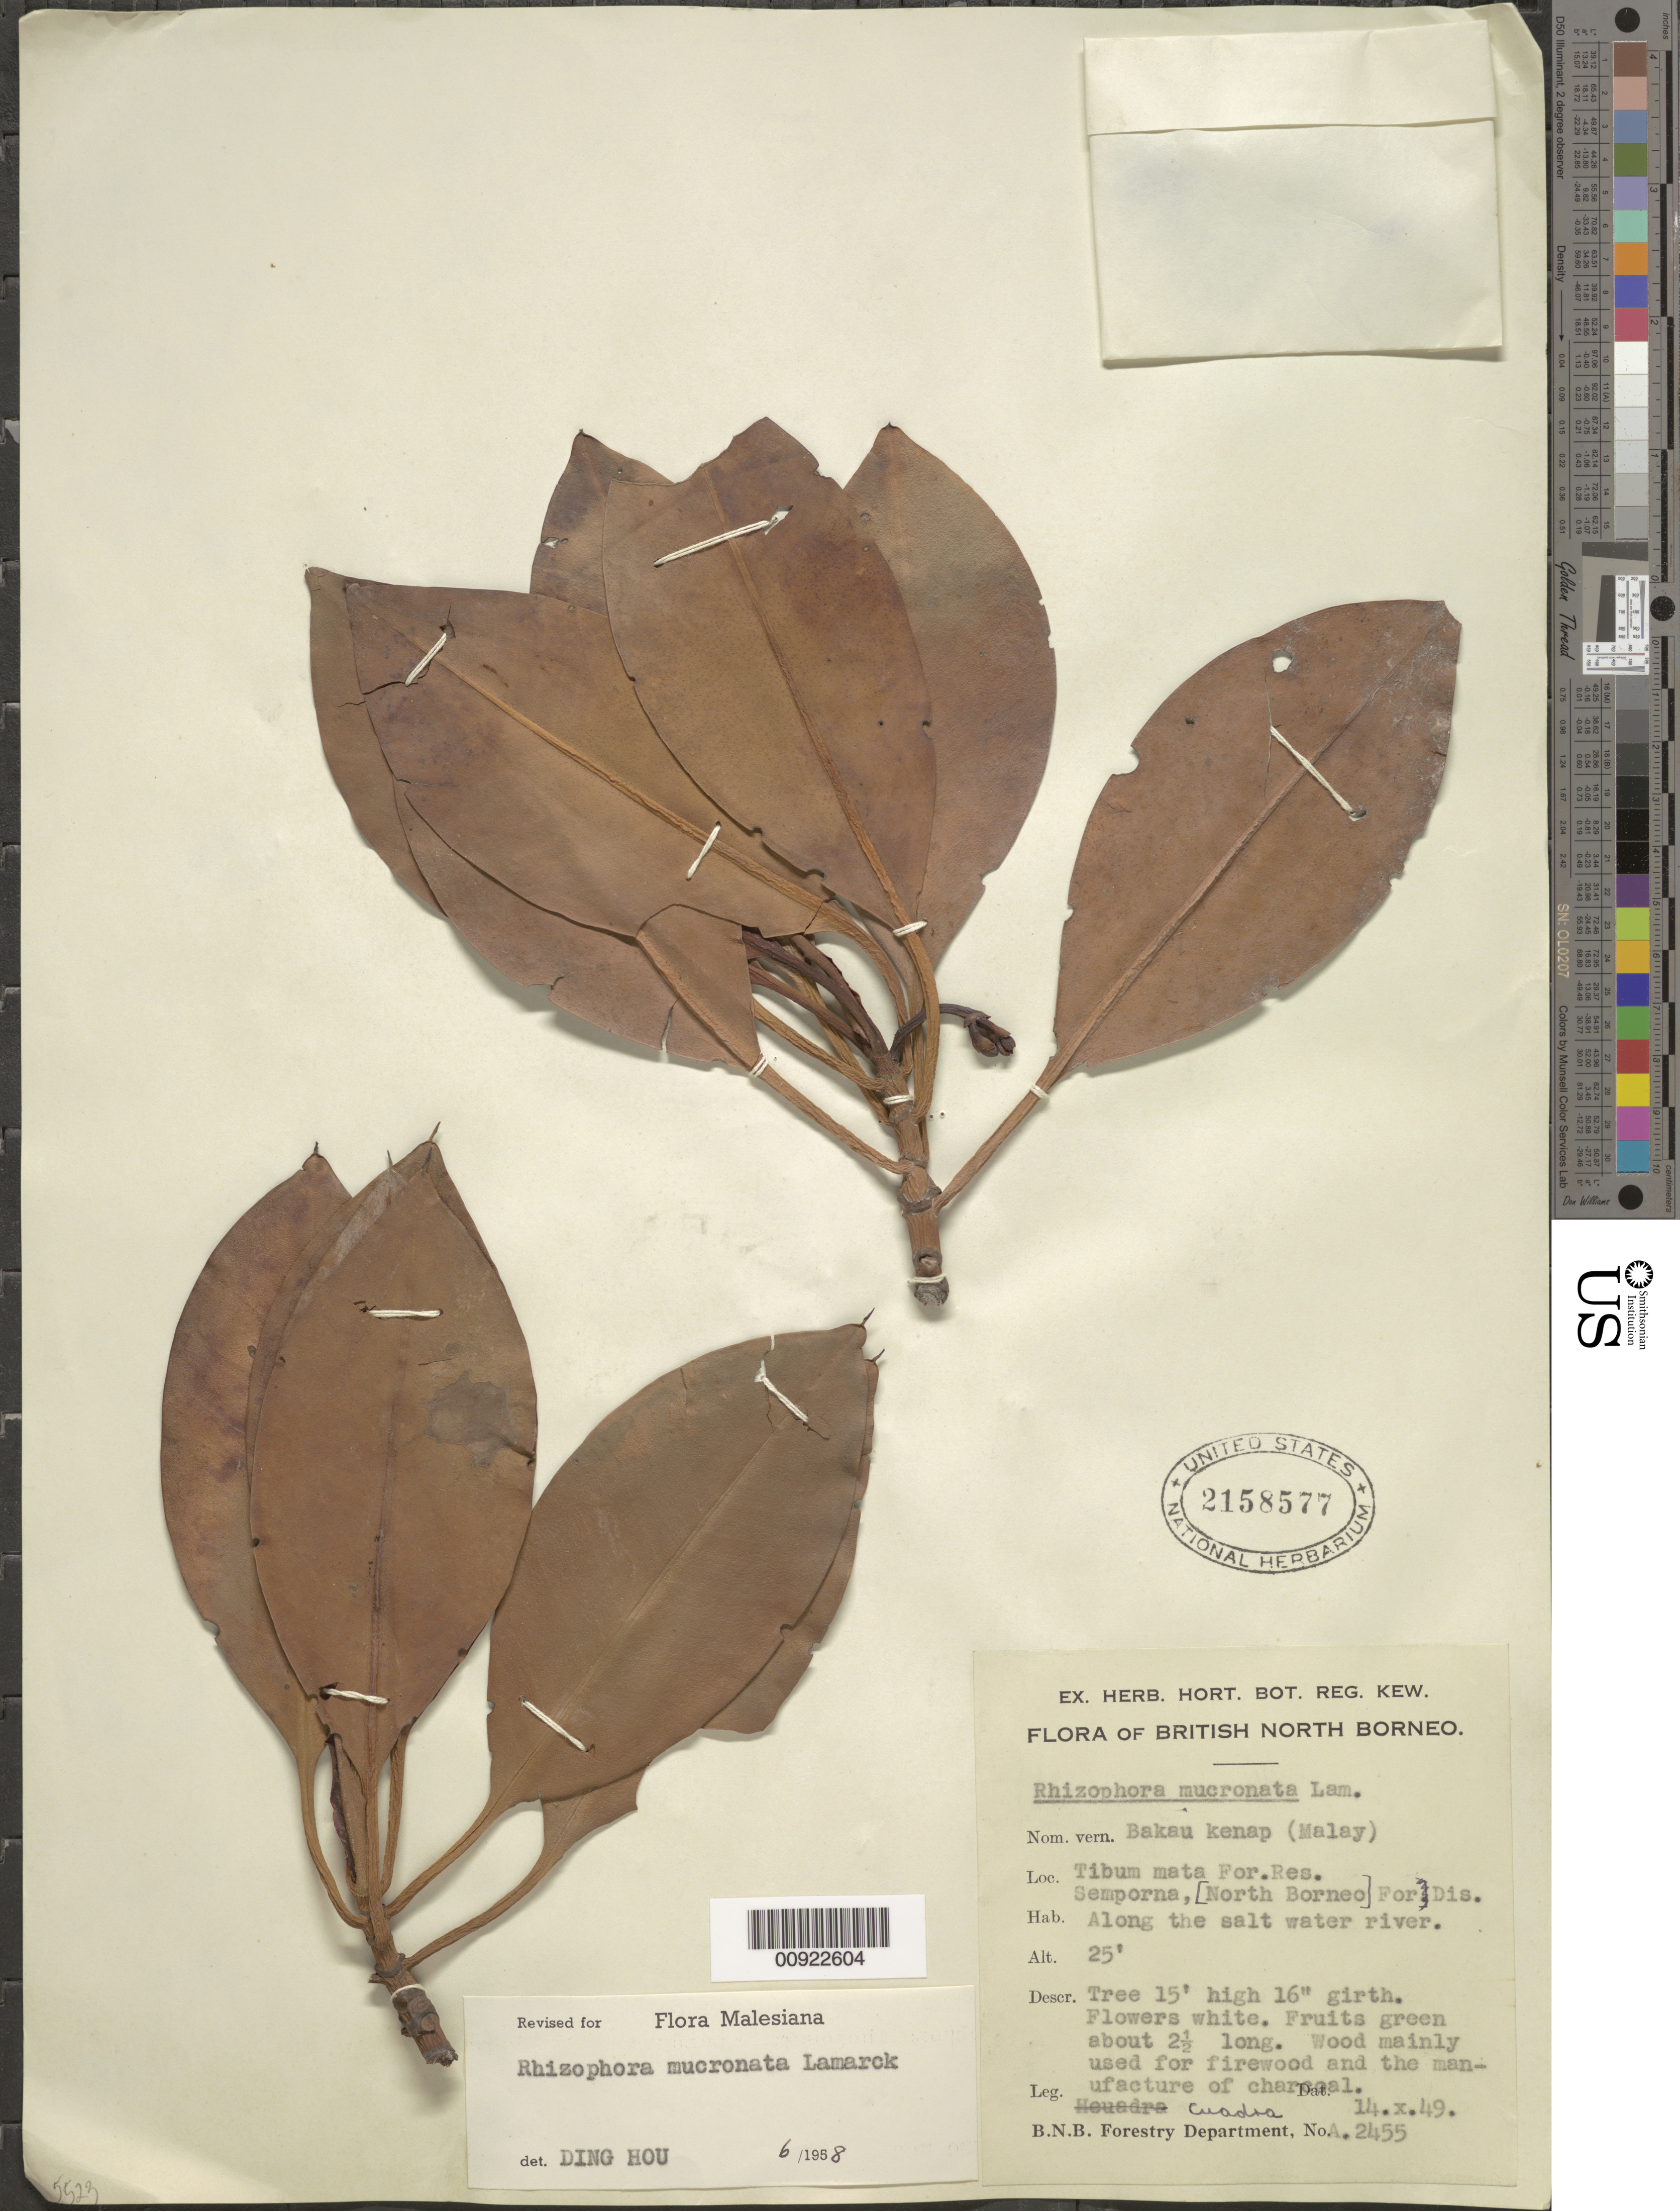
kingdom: Plantae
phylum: Tracheophyta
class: Magnoliopsida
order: Malpighiales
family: Rhizophoraceae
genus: Rhizophora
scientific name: Rhizophora mucronata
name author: Lam.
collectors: A. Cuadra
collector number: A 2455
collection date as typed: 14 Oct 1949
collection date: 1949-10-14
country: Indonesia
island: Borneo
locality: Tibum Mata For. Res., Semporna, N Borneo.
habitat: Along the salt water river.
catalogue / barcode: US 2158577